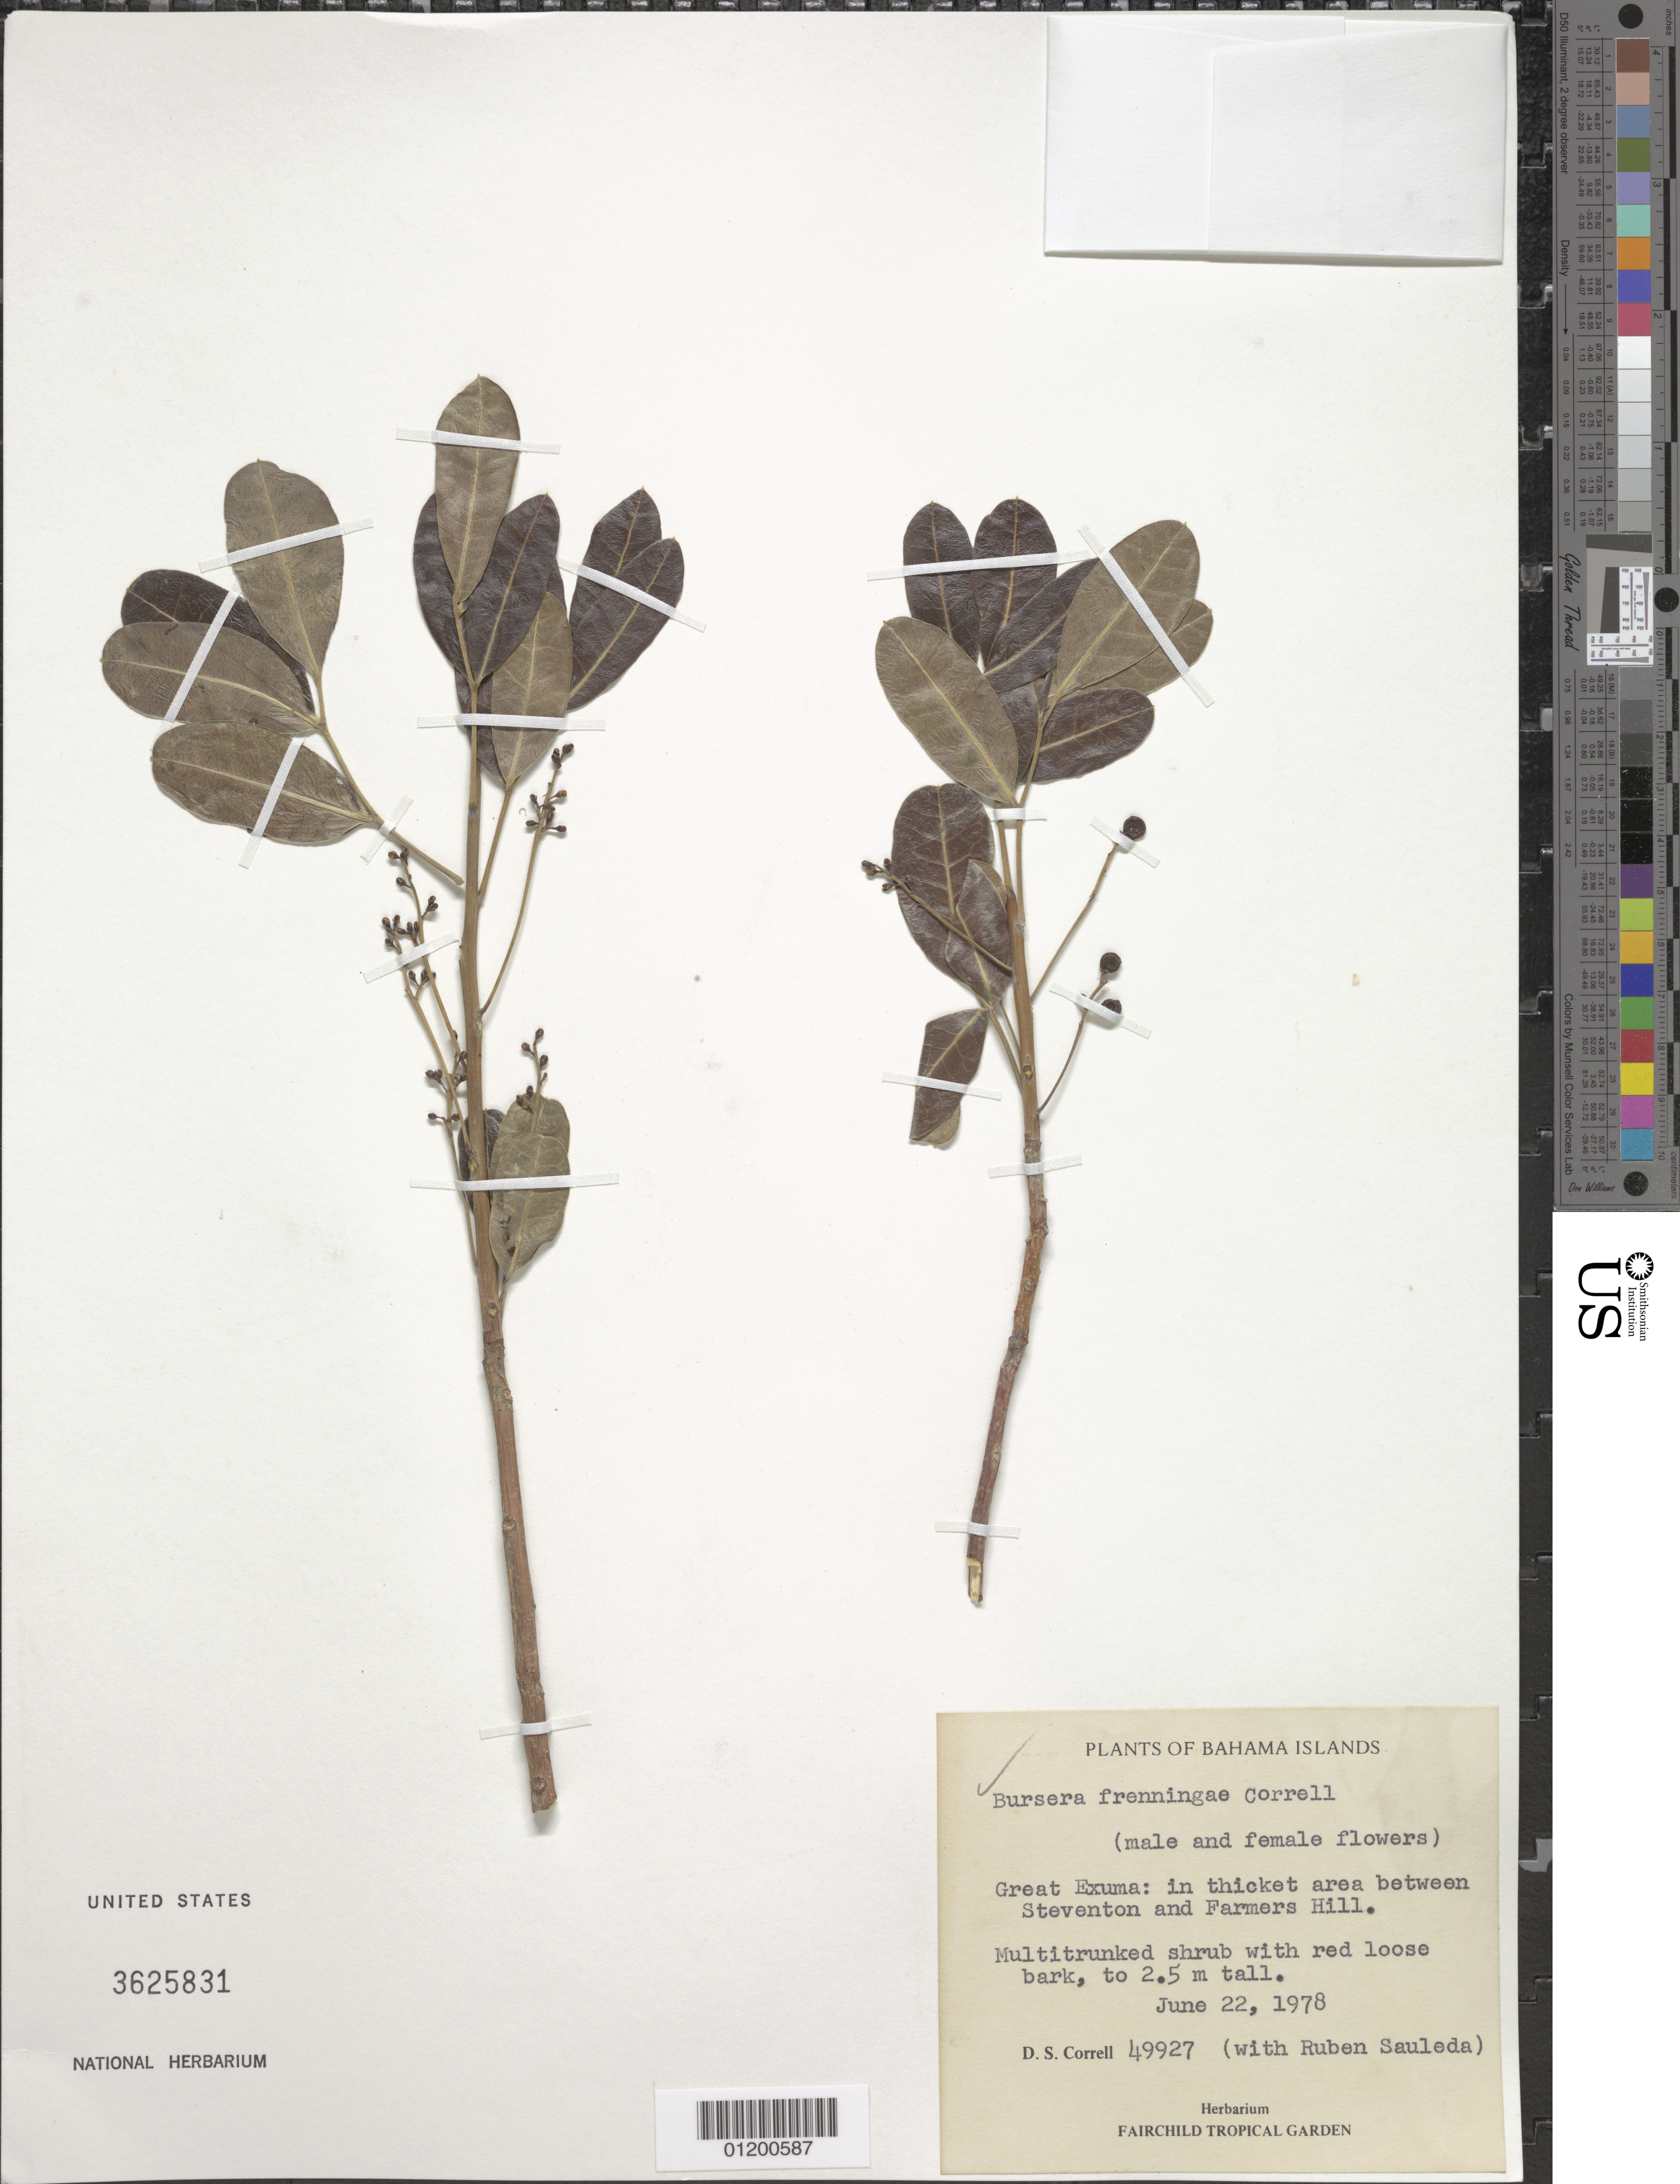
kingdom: Plantae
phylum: Tracheophyta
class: Magnoliopsida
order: Sapindales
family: Burseraceae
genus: Bursera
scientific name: Bursera frenningiae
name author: Correll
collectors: D. S. Correll & R. Sauleda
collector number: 49927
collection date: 1978-06-22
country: Bahamas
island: Great Exuma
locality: In thicket area between Steventon and Farmers Hill.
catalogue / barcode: US 3625831